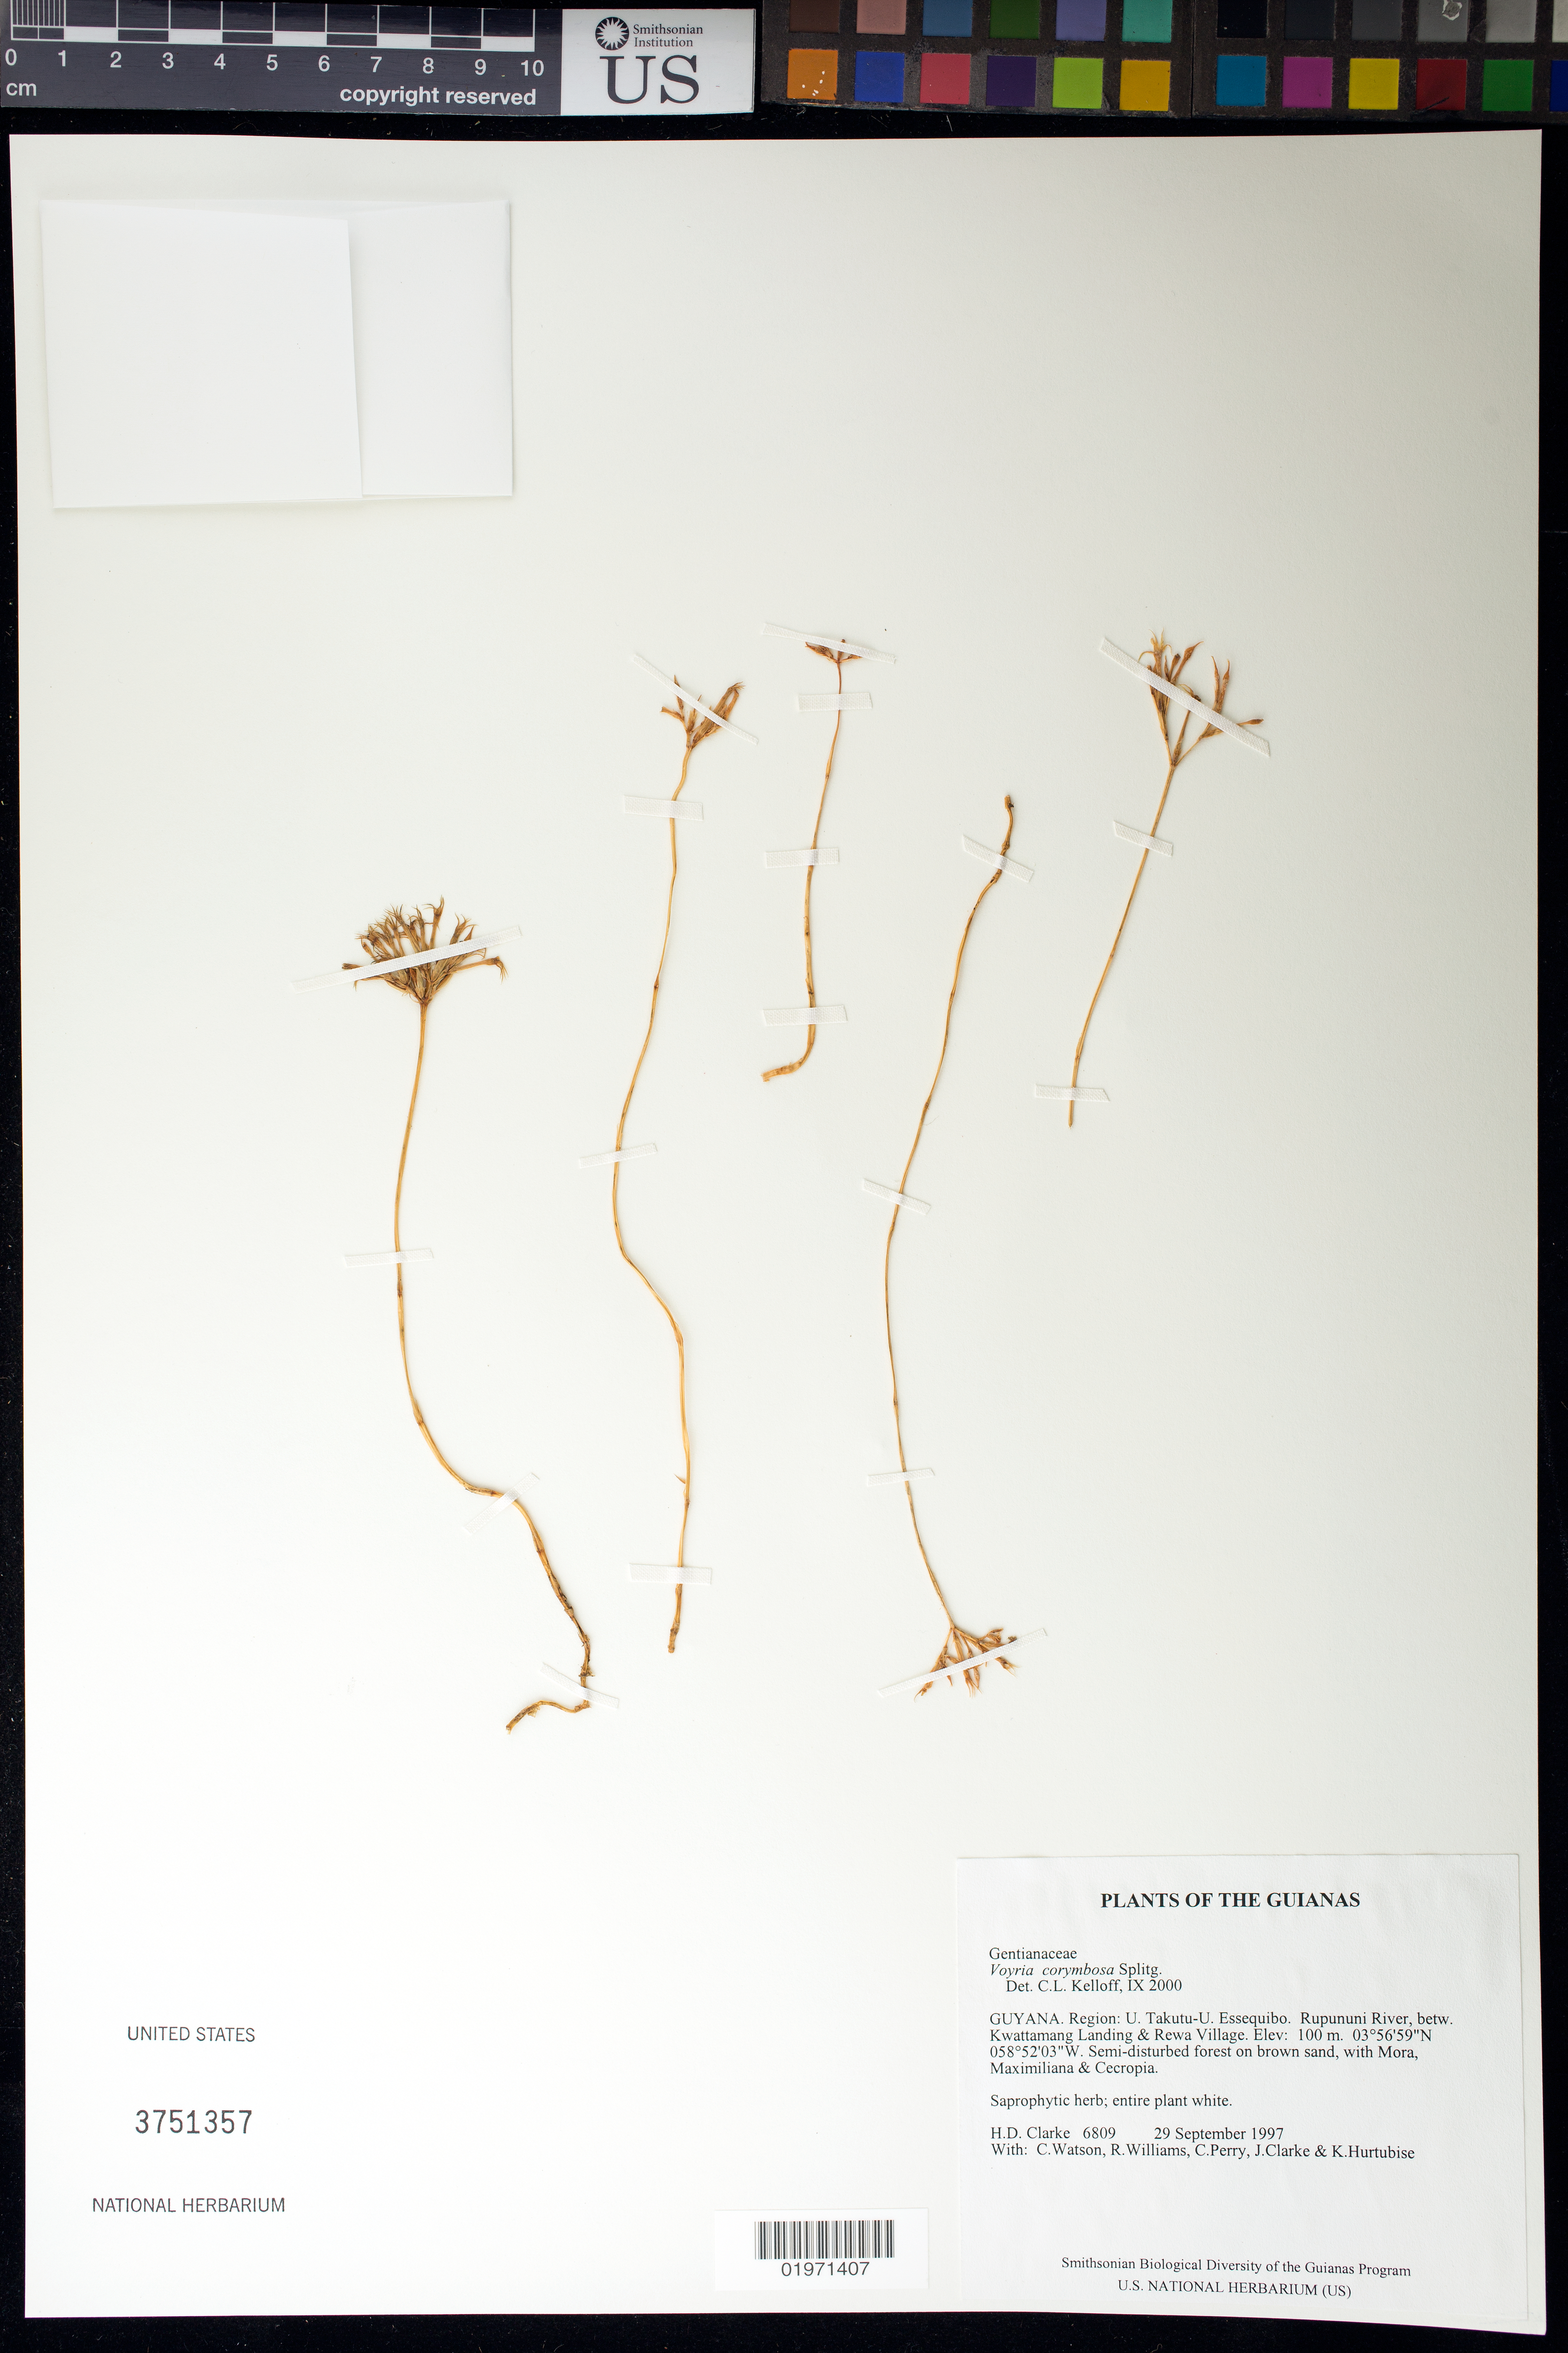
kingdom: Plantae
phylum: Tracheophyta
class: Magnoliopsida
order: Gentianales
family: Gentianaceae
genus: Voyria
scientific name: Voyria corymbosa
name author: Splitg.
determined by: Kelloff, Carol L., (US), Smithsonian Institution - National Museum of Natural History (UNITED STATES)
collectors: H. D. Clarke, C. Watson, R. Williams, C. Perry, J. Clarke & K. Hurtubise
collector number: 6809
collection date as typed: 29 September 1997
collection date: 1997-09-29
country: Guyana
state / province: U. Takutu-U. Essequibo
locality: Rupununi River, betw. Kwattamang Landing & Rewa Village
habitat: Semi-disturbed forest on brown sand, with Mora, Maximiliana & Cecropia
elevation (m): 100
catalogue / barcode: US 3751357